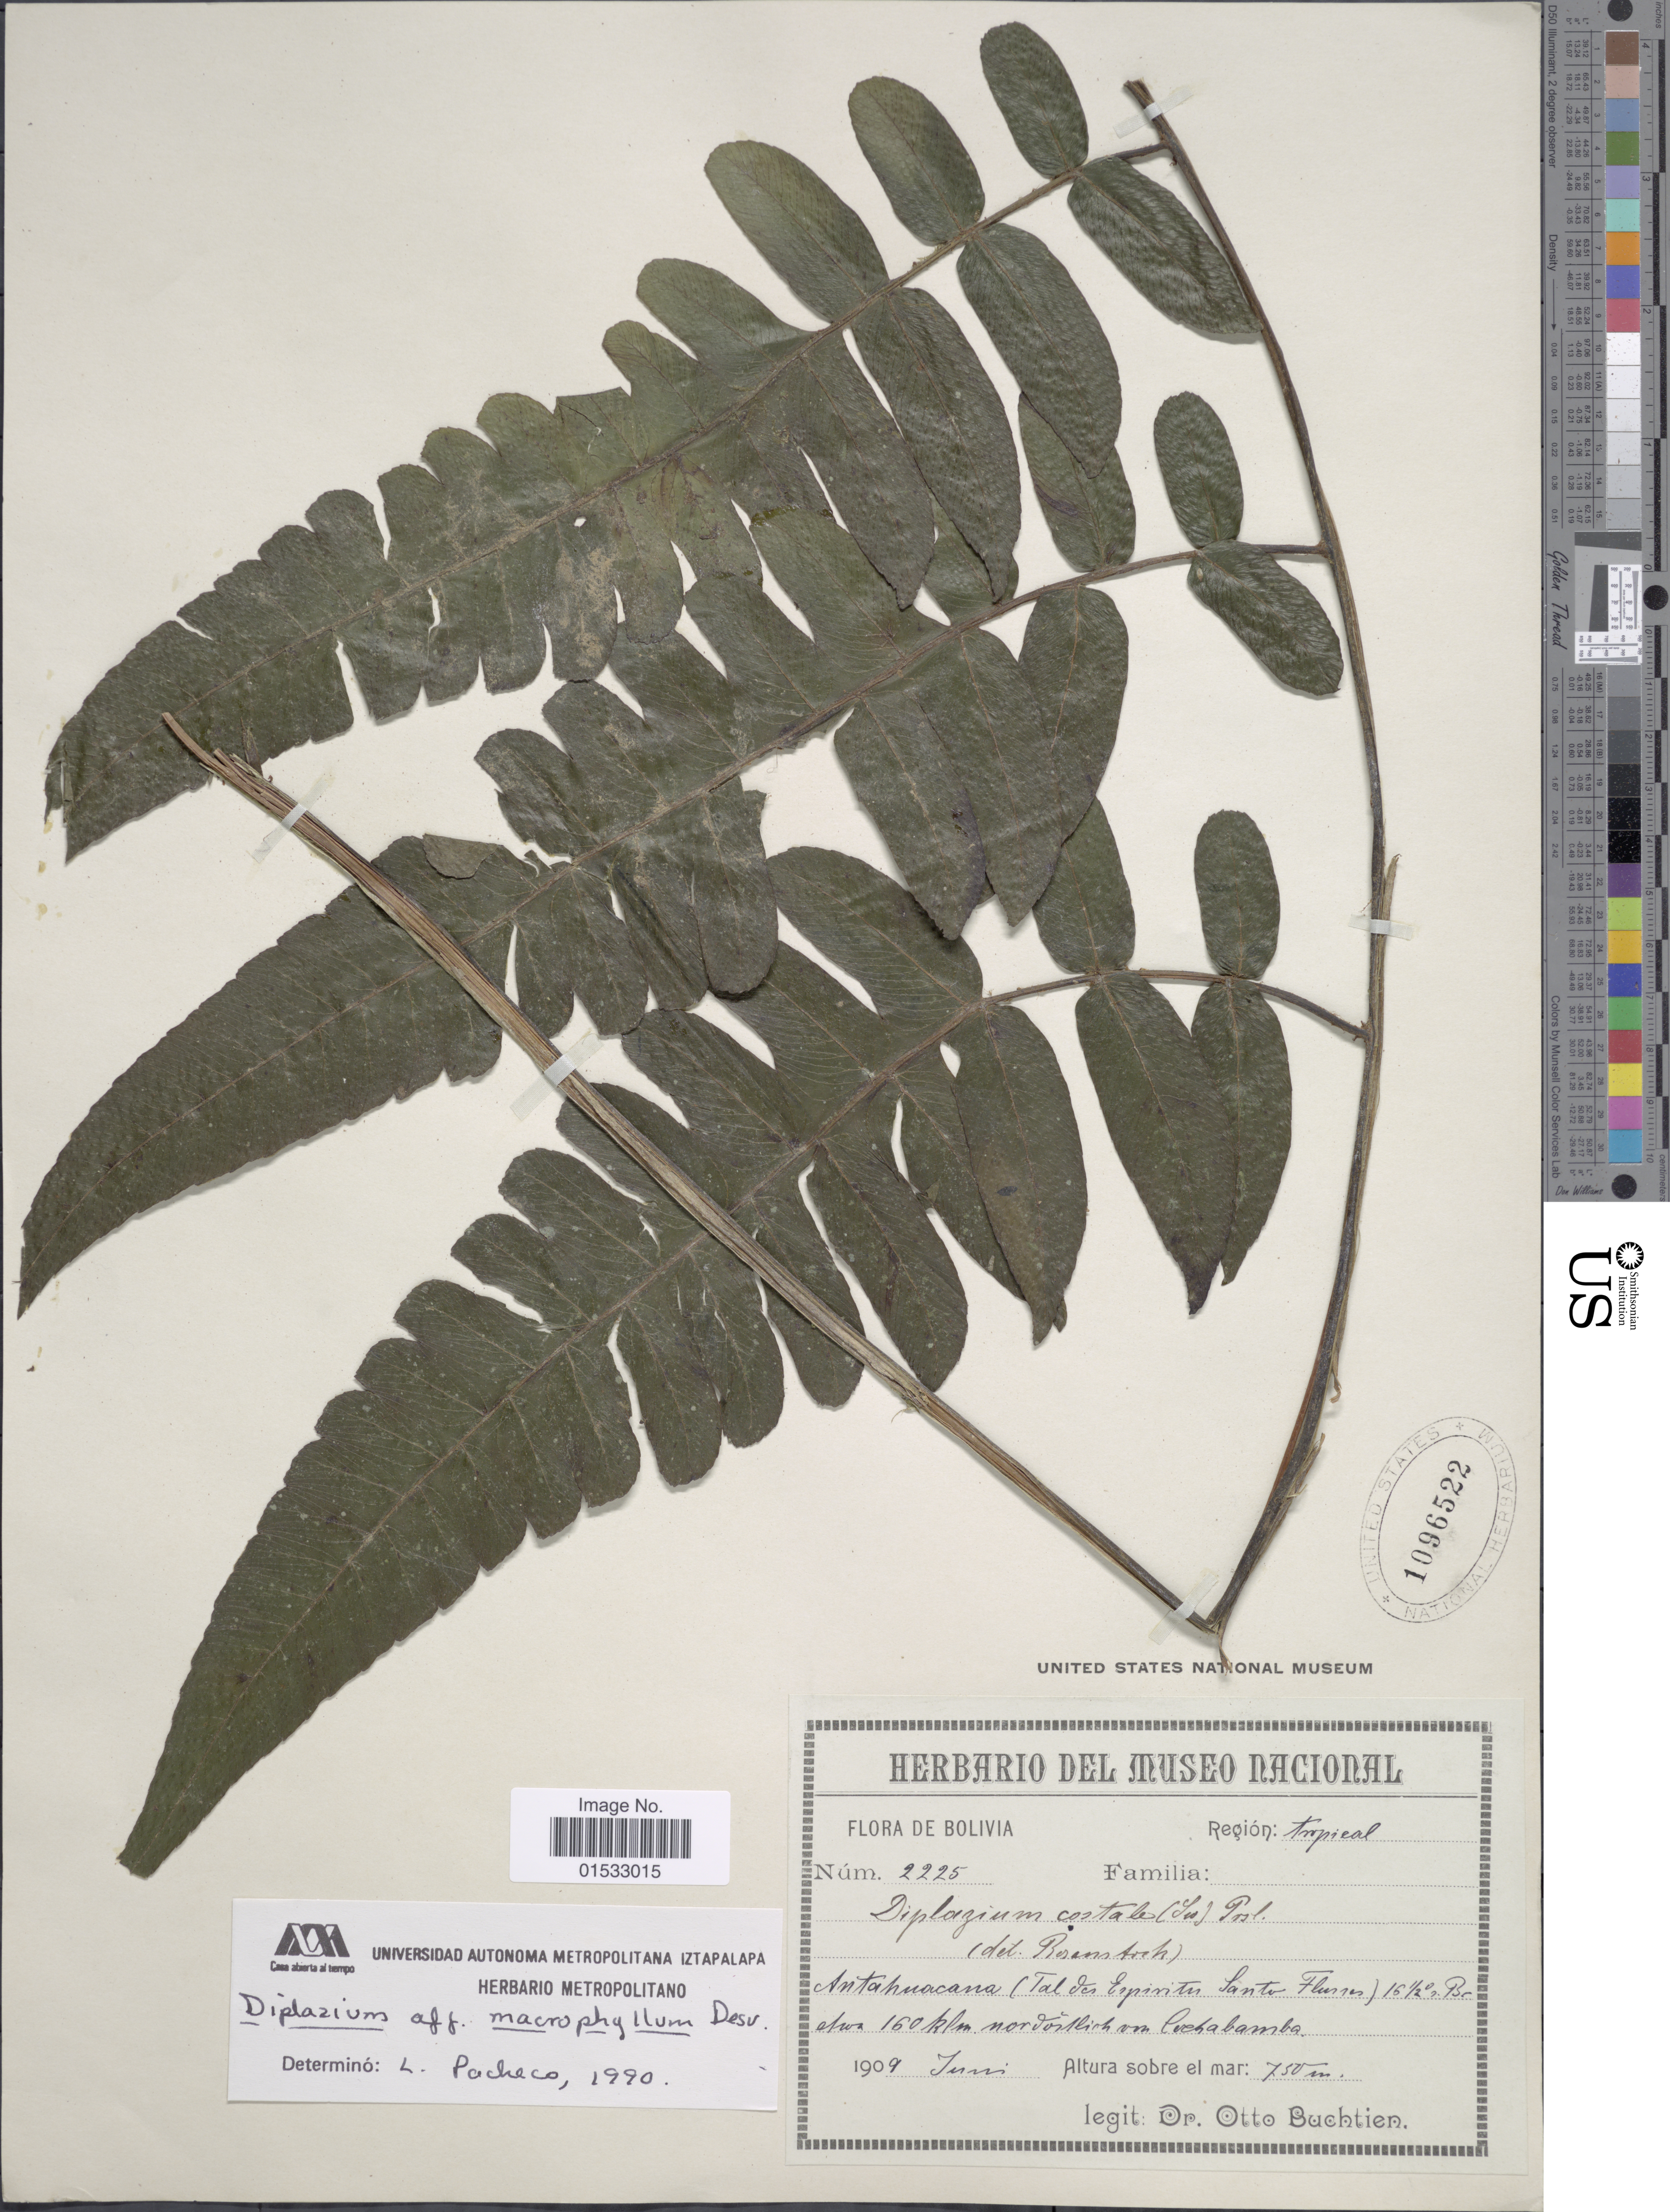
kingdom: Plantae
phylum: Tracheophyta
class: Polypodiopsida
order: Polypodiales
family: Athyriaceae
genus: Diplazium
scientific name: Diplazium macrophyllum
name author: Desv.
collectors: O. Buchtien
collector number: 2225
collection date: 1909-06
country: Bolivia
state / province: Cochabamba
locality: RegionTropical, Antahuancana (Valley of Espiritu Santo River) 160 km. N from Cochabamba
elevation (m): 750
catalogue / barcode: US 1096522